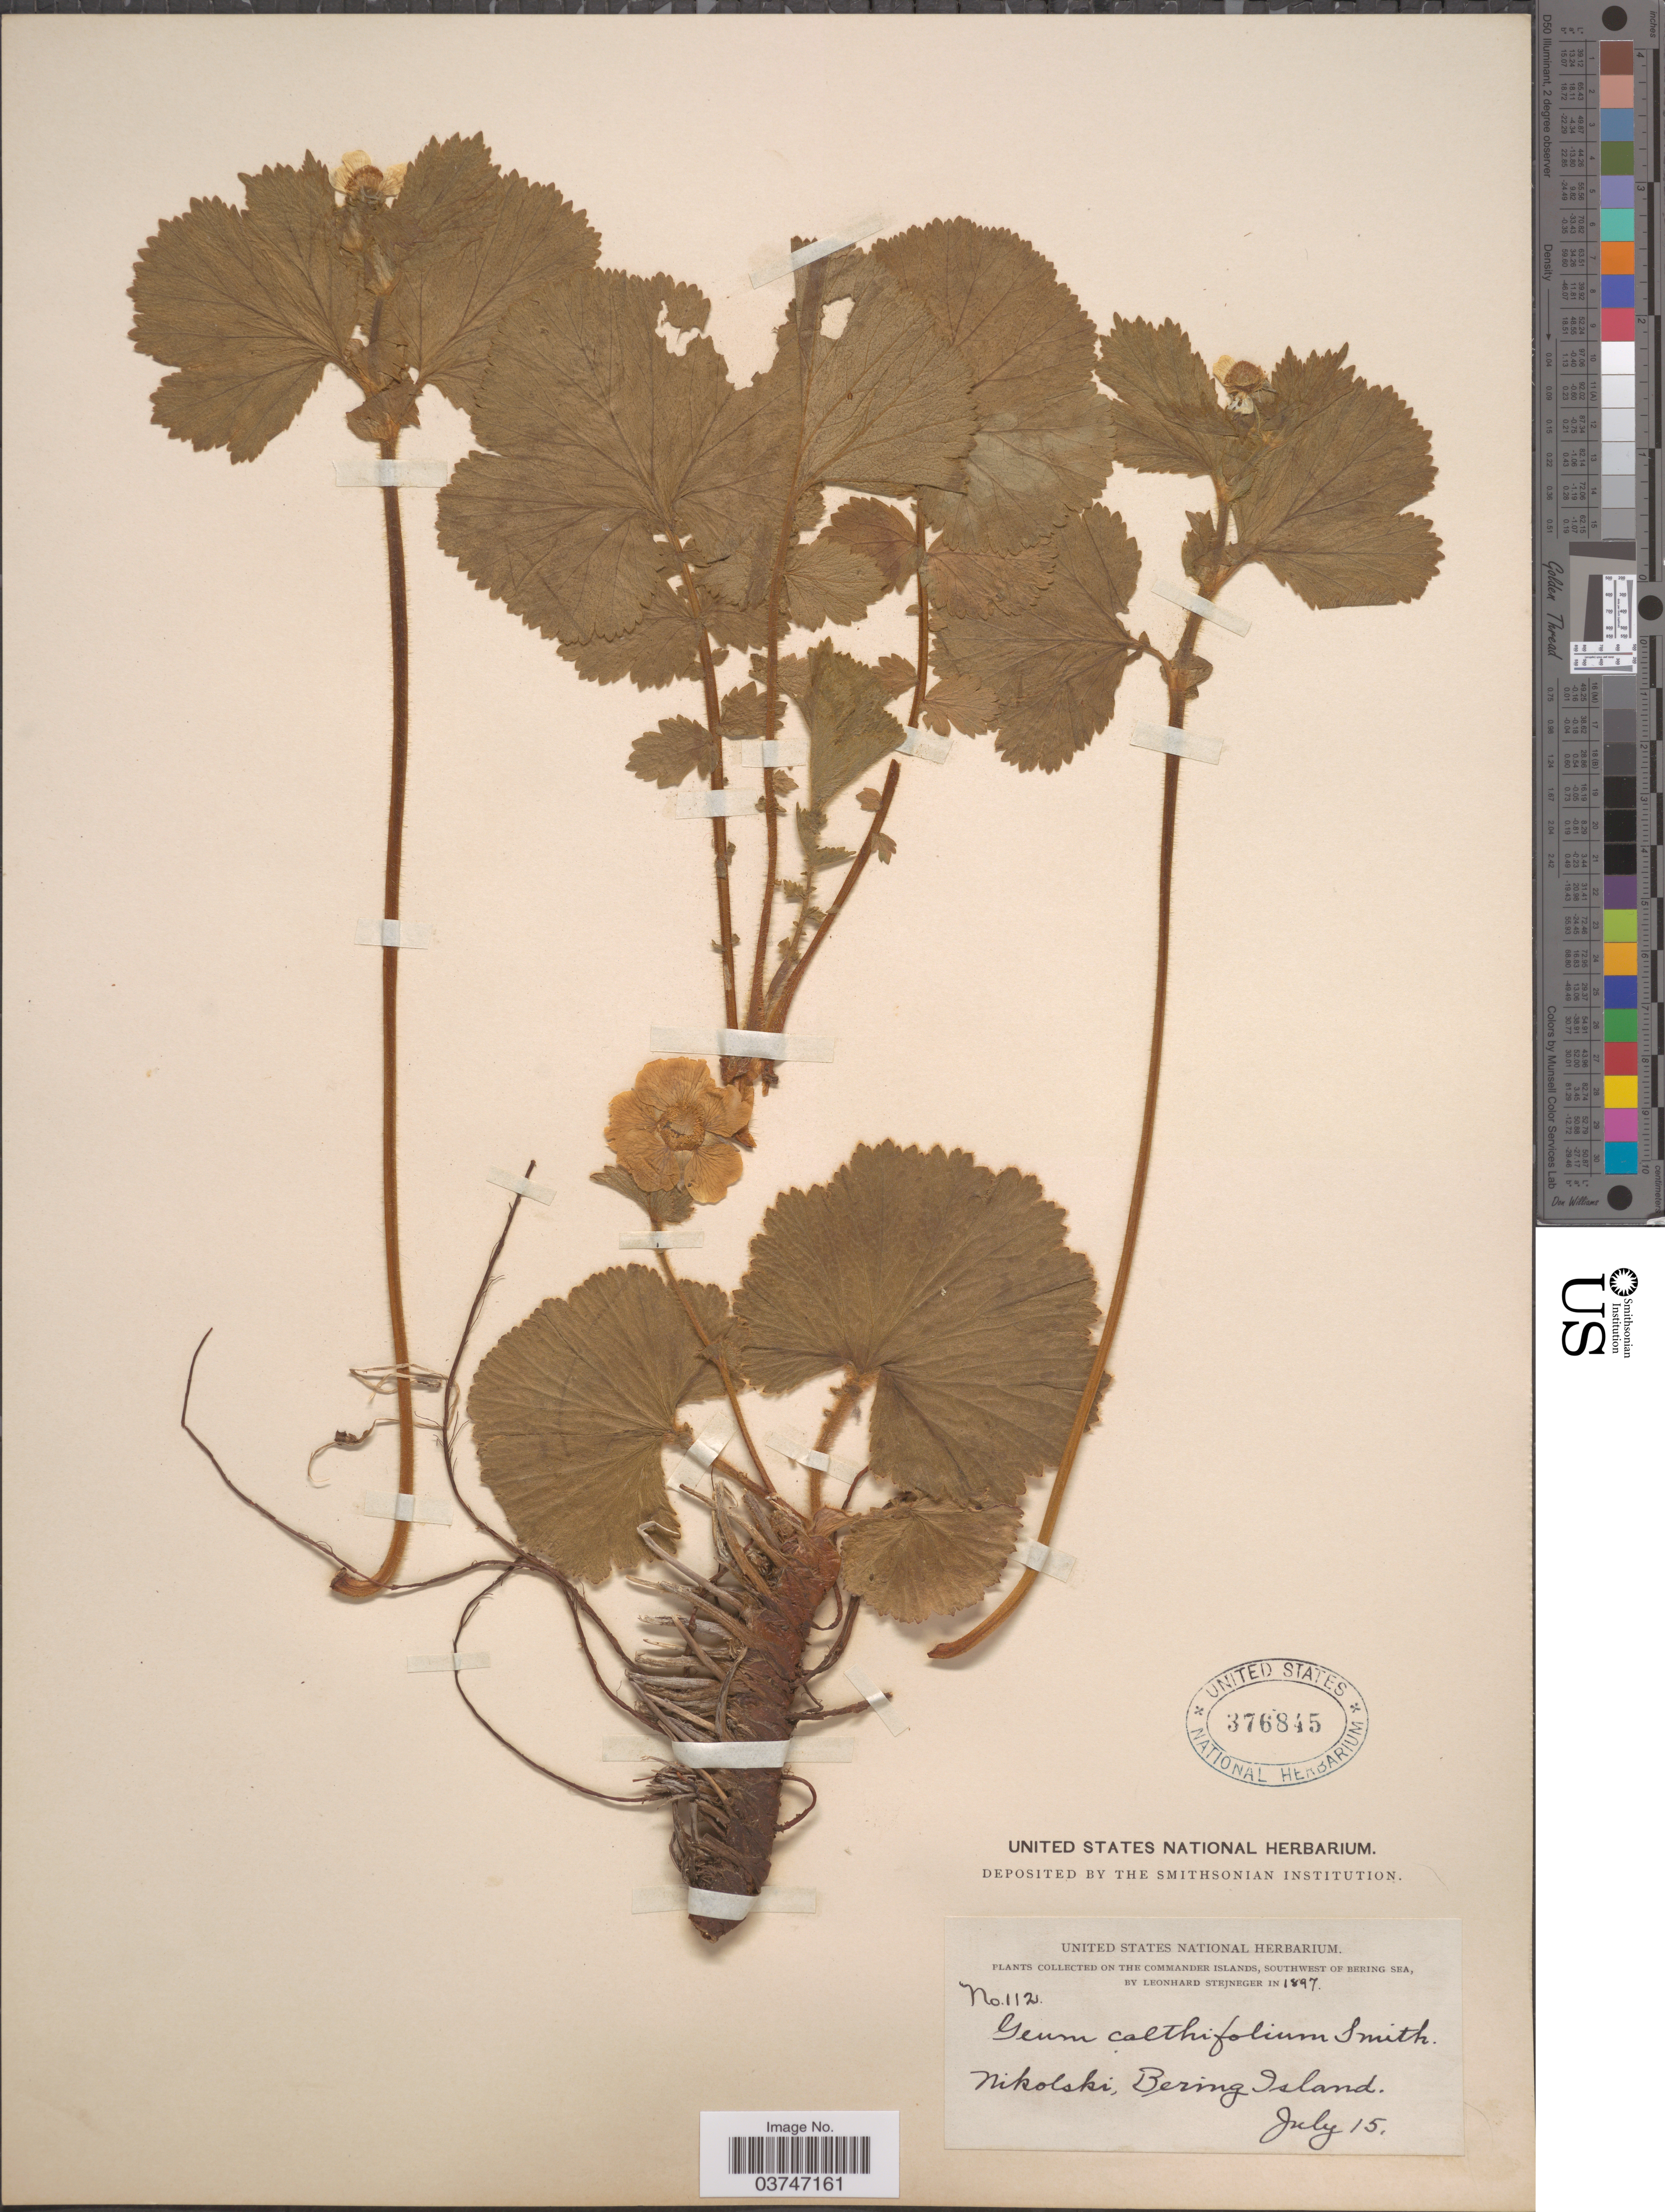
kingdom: Plantae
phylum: Tracheophyta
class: Magnoliopsida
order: Rosales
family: Rosaceae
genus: Geum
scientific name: Geum calthifolium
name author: Menzies ex Sm.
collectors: L. Stejneger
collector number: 112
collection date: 1897-07-15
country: Russian Federation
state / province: Kamchatka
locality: On the Commander Islands, Southwest of Bering Sea. Nikolski, Bering Island.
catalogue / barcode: US 376845